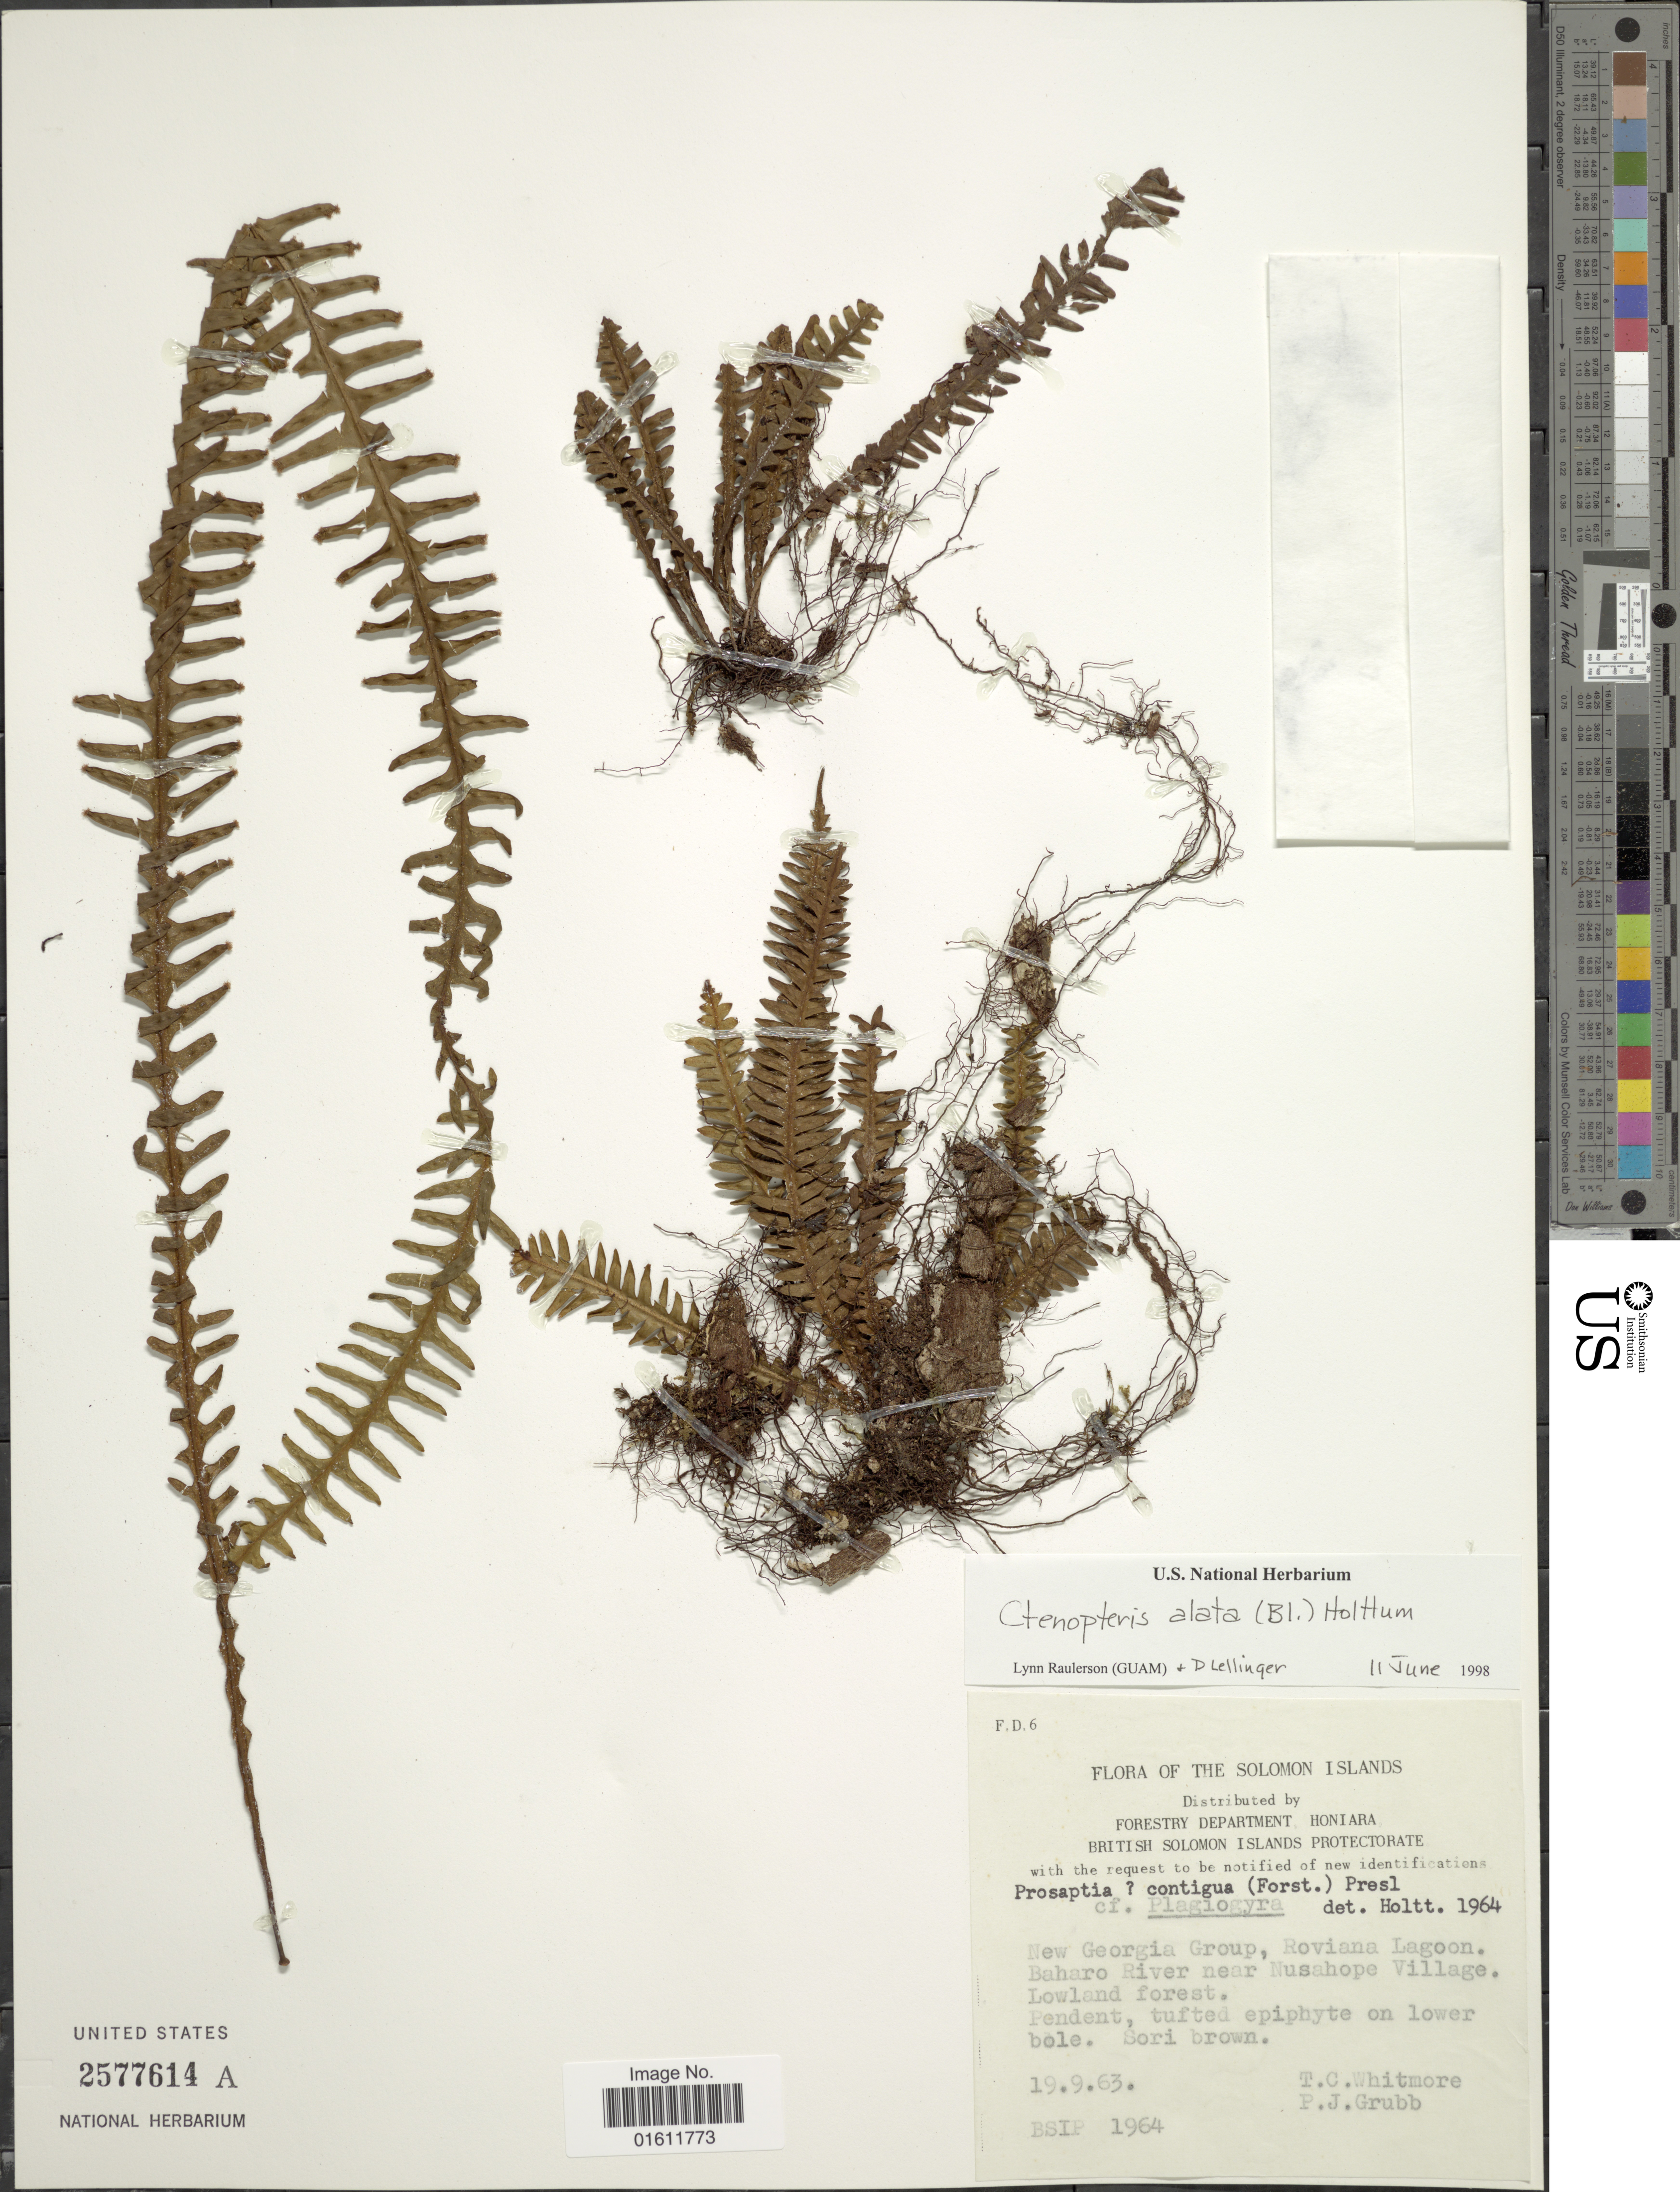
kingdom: Plantae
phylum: Tracheophyta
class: Polypodiopsida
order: Polypodiales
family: Polypodiaceae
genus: Prosaptia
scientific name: Prosaptia alata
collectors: T. C. Whitmore & P. J. Grubb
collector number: BSIP 1964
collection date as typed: Transcribed d/m/y: 19/9/63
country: Solomon Islands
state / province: Solomon Islands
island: New Georgia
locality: New Georgia Group, Roviana Lagoon, Baharo River near Nusahope Village.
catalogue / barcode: US 2577614A